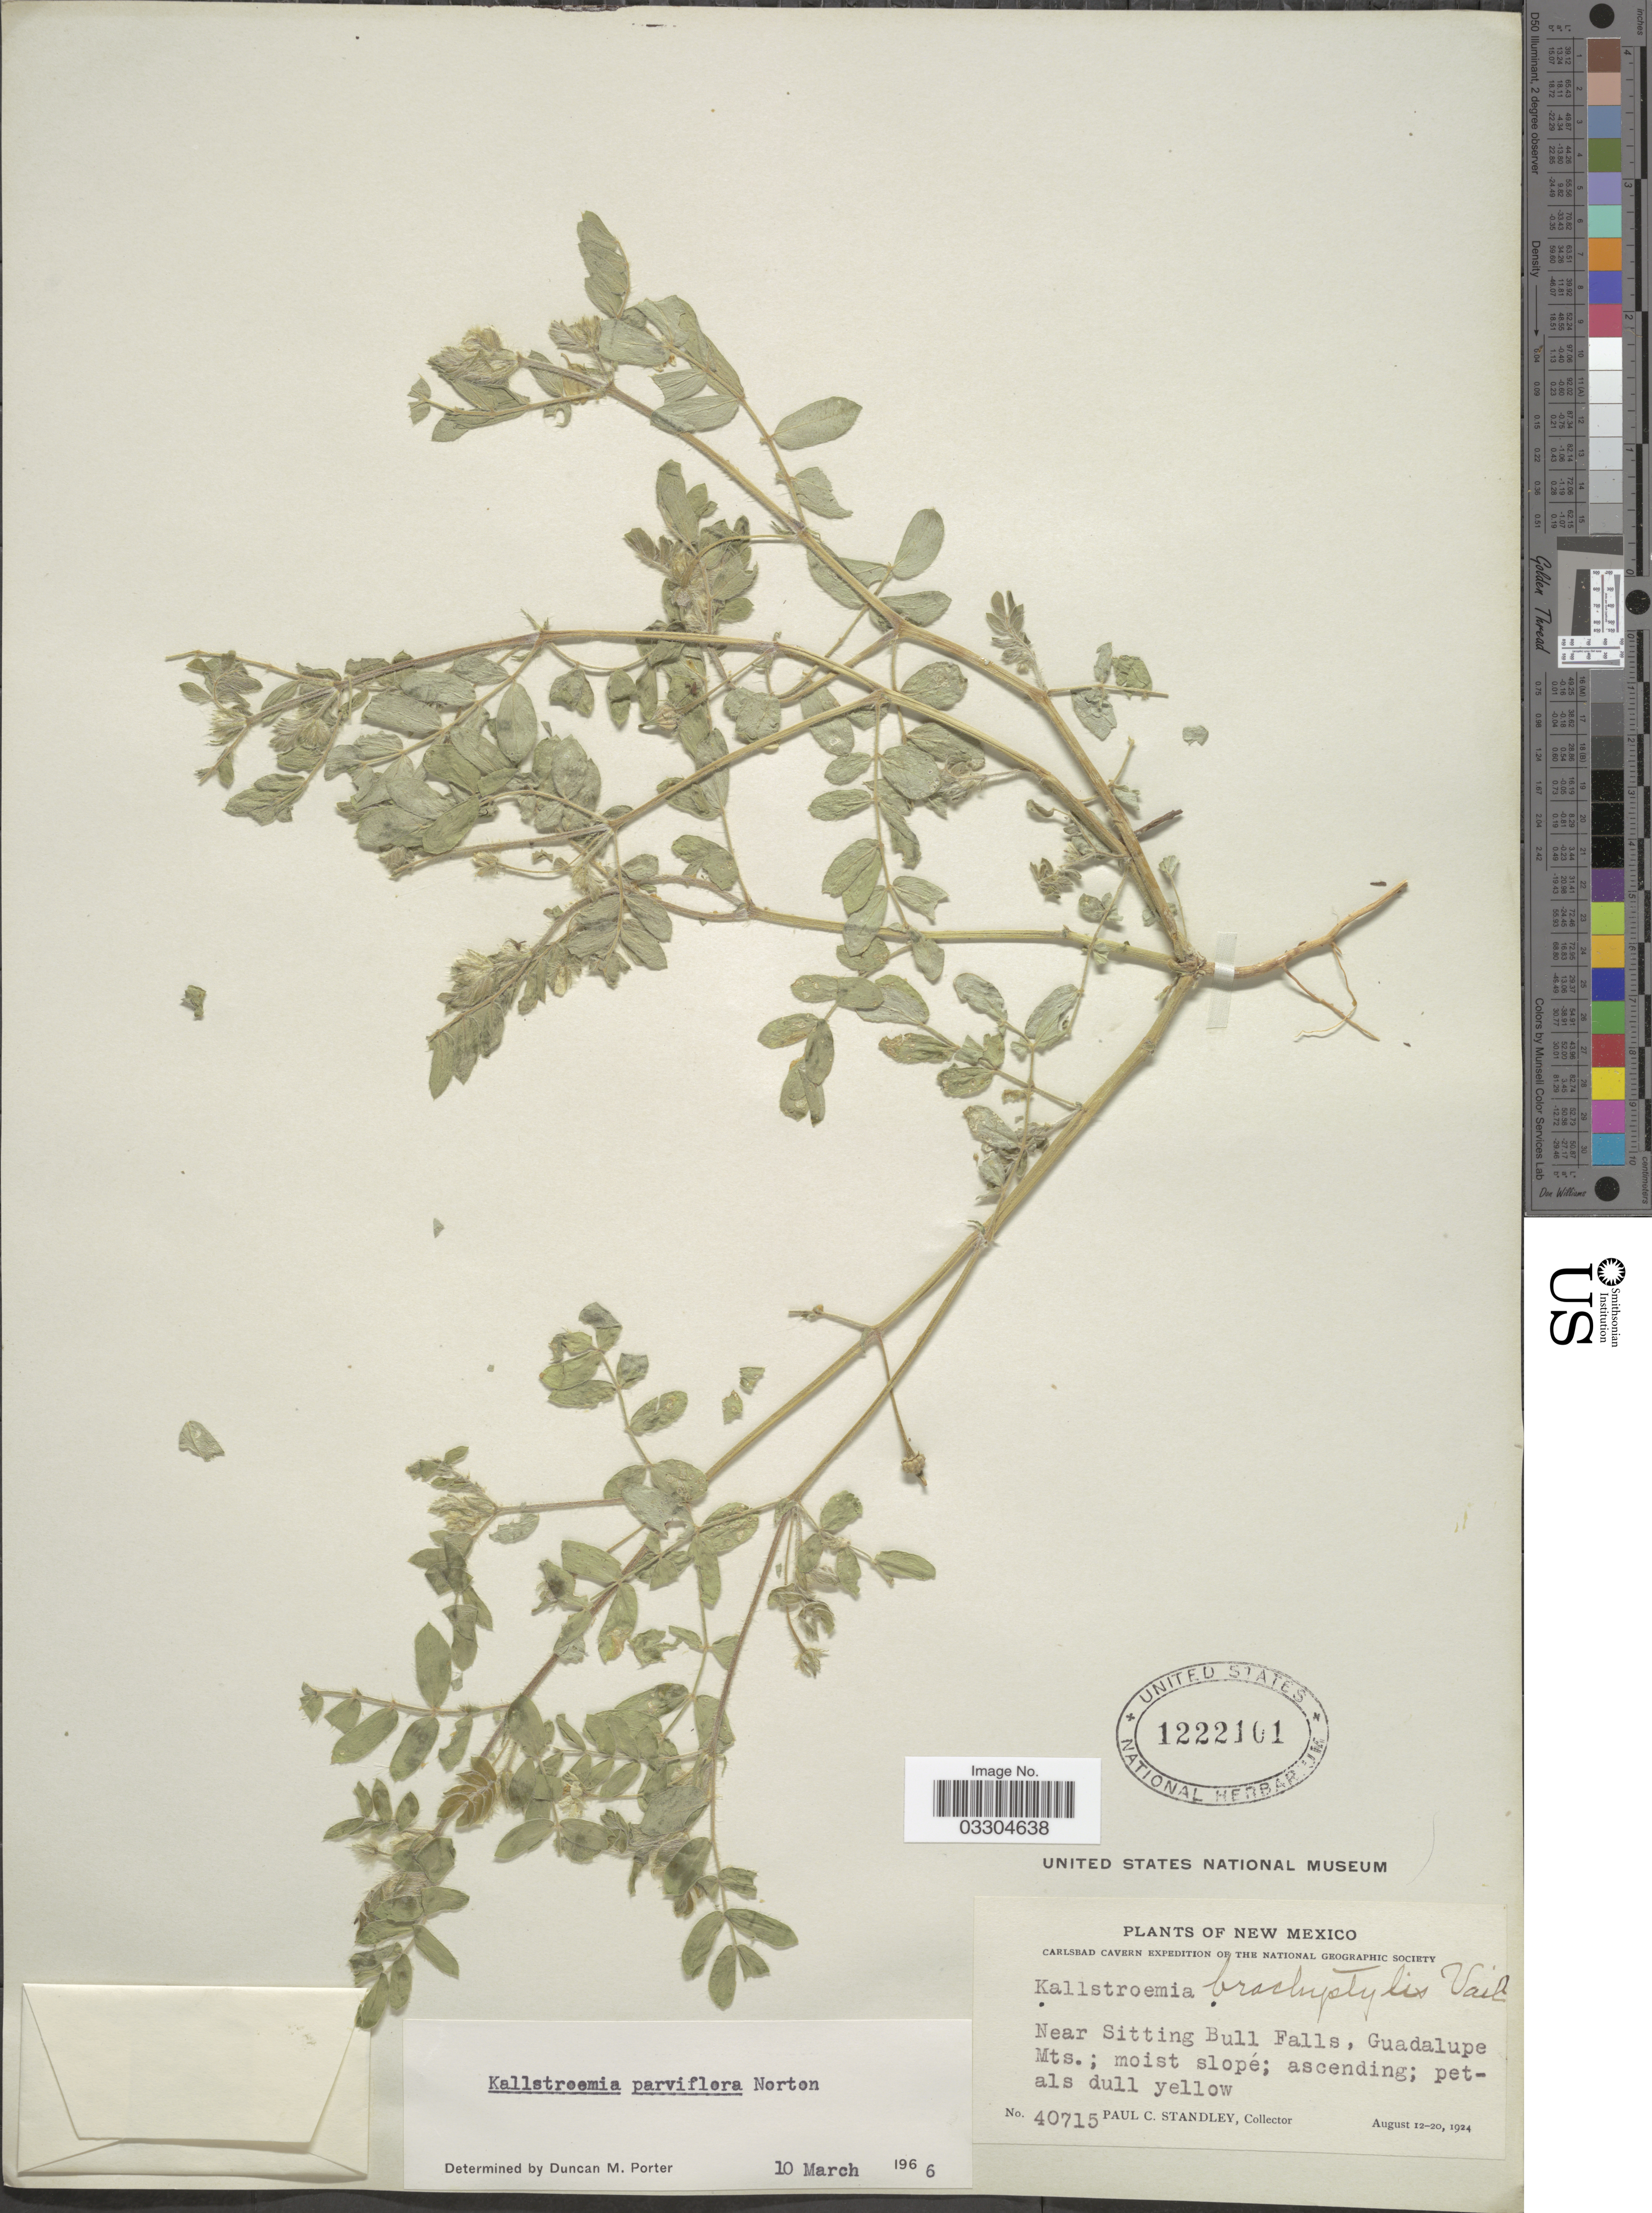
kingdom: Plantae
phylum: Tracheophyta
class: Magnoliopsida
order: Zygophyllales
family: Zygophyllaceae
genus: Kallstroemia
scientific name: Kallstroemia parviflora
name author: Norton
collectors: P. C. Standley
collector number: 40715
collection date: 1924-08-12/1924-08-20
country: United States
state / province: New Mexico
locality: Near Sitting Bull Falls, Guadalupe Mts.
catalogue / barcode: US 1222101